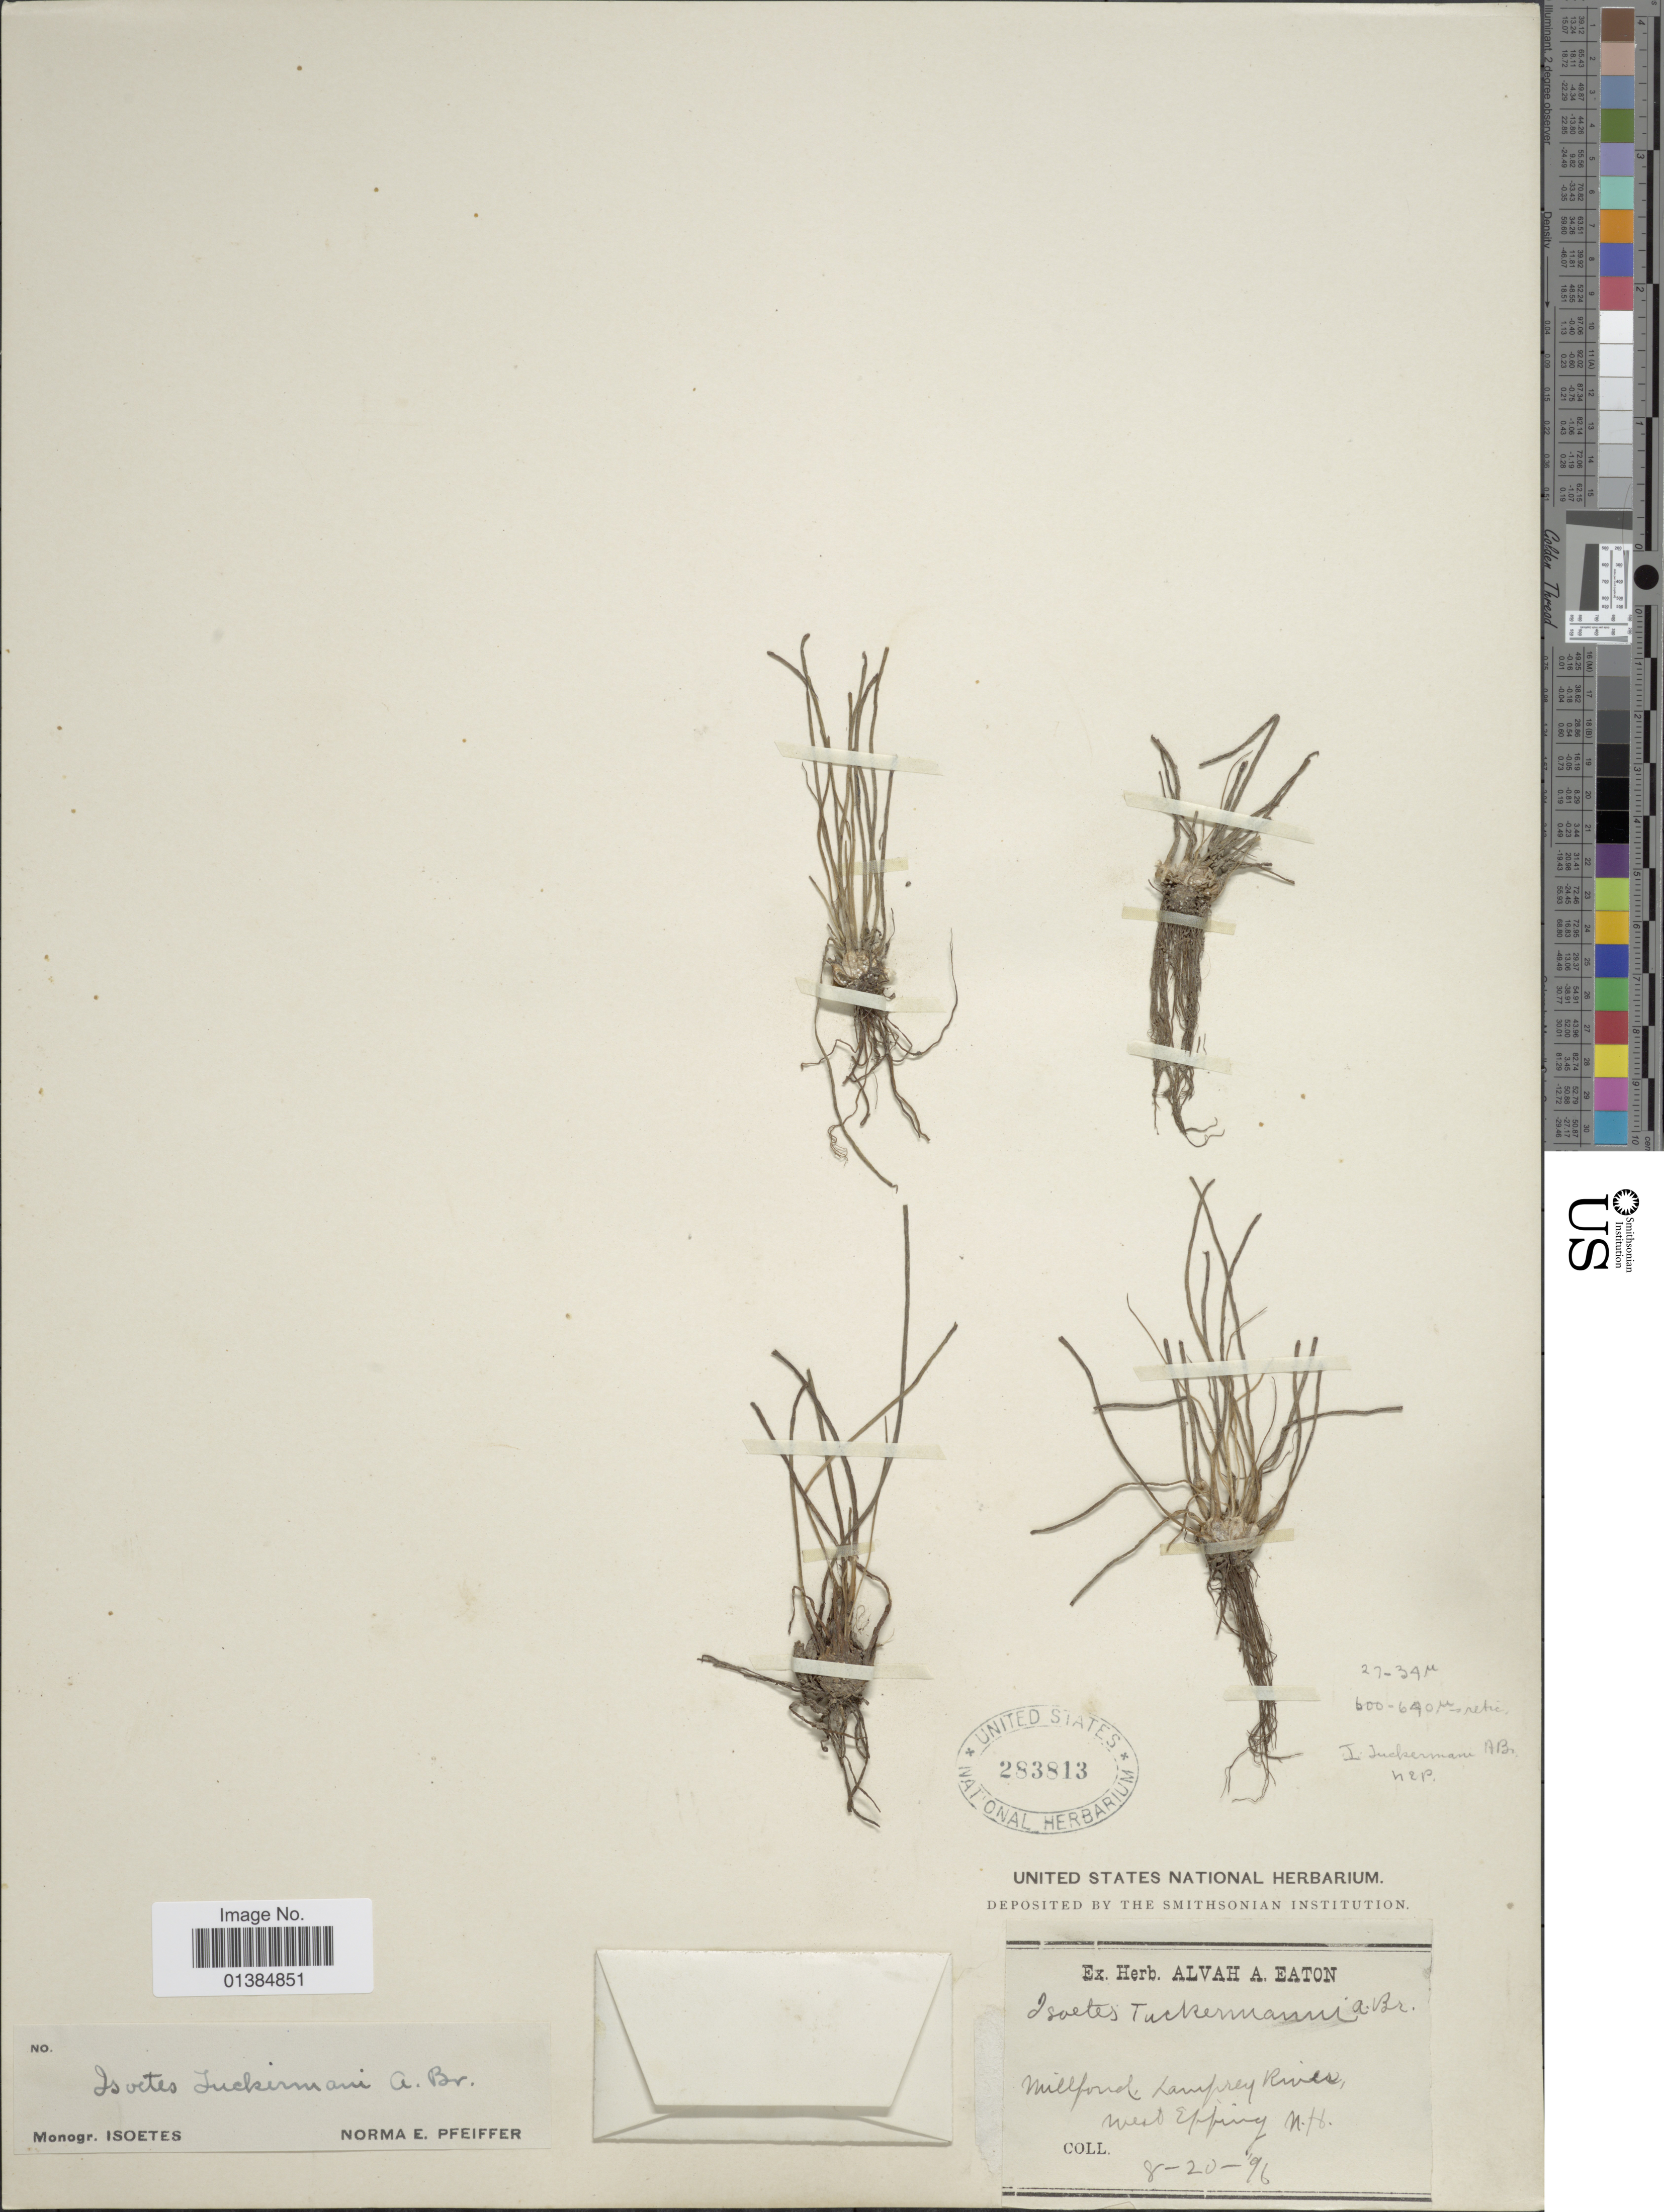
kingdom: Plantae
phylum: Tracheophyta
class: Lycopodiopsida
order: Isoetales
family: Isoetaceae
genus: Isoetes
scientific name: Isoetes tuckermanii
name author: A. Braun ex Engelm.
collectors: ex herb. Alvah A. Eaton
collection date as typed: Transcribed d/m/y: 20/8/96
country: United States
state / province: New Hampshire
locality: Millpond, Lamprey River, near Epping.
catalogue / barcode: US 283813